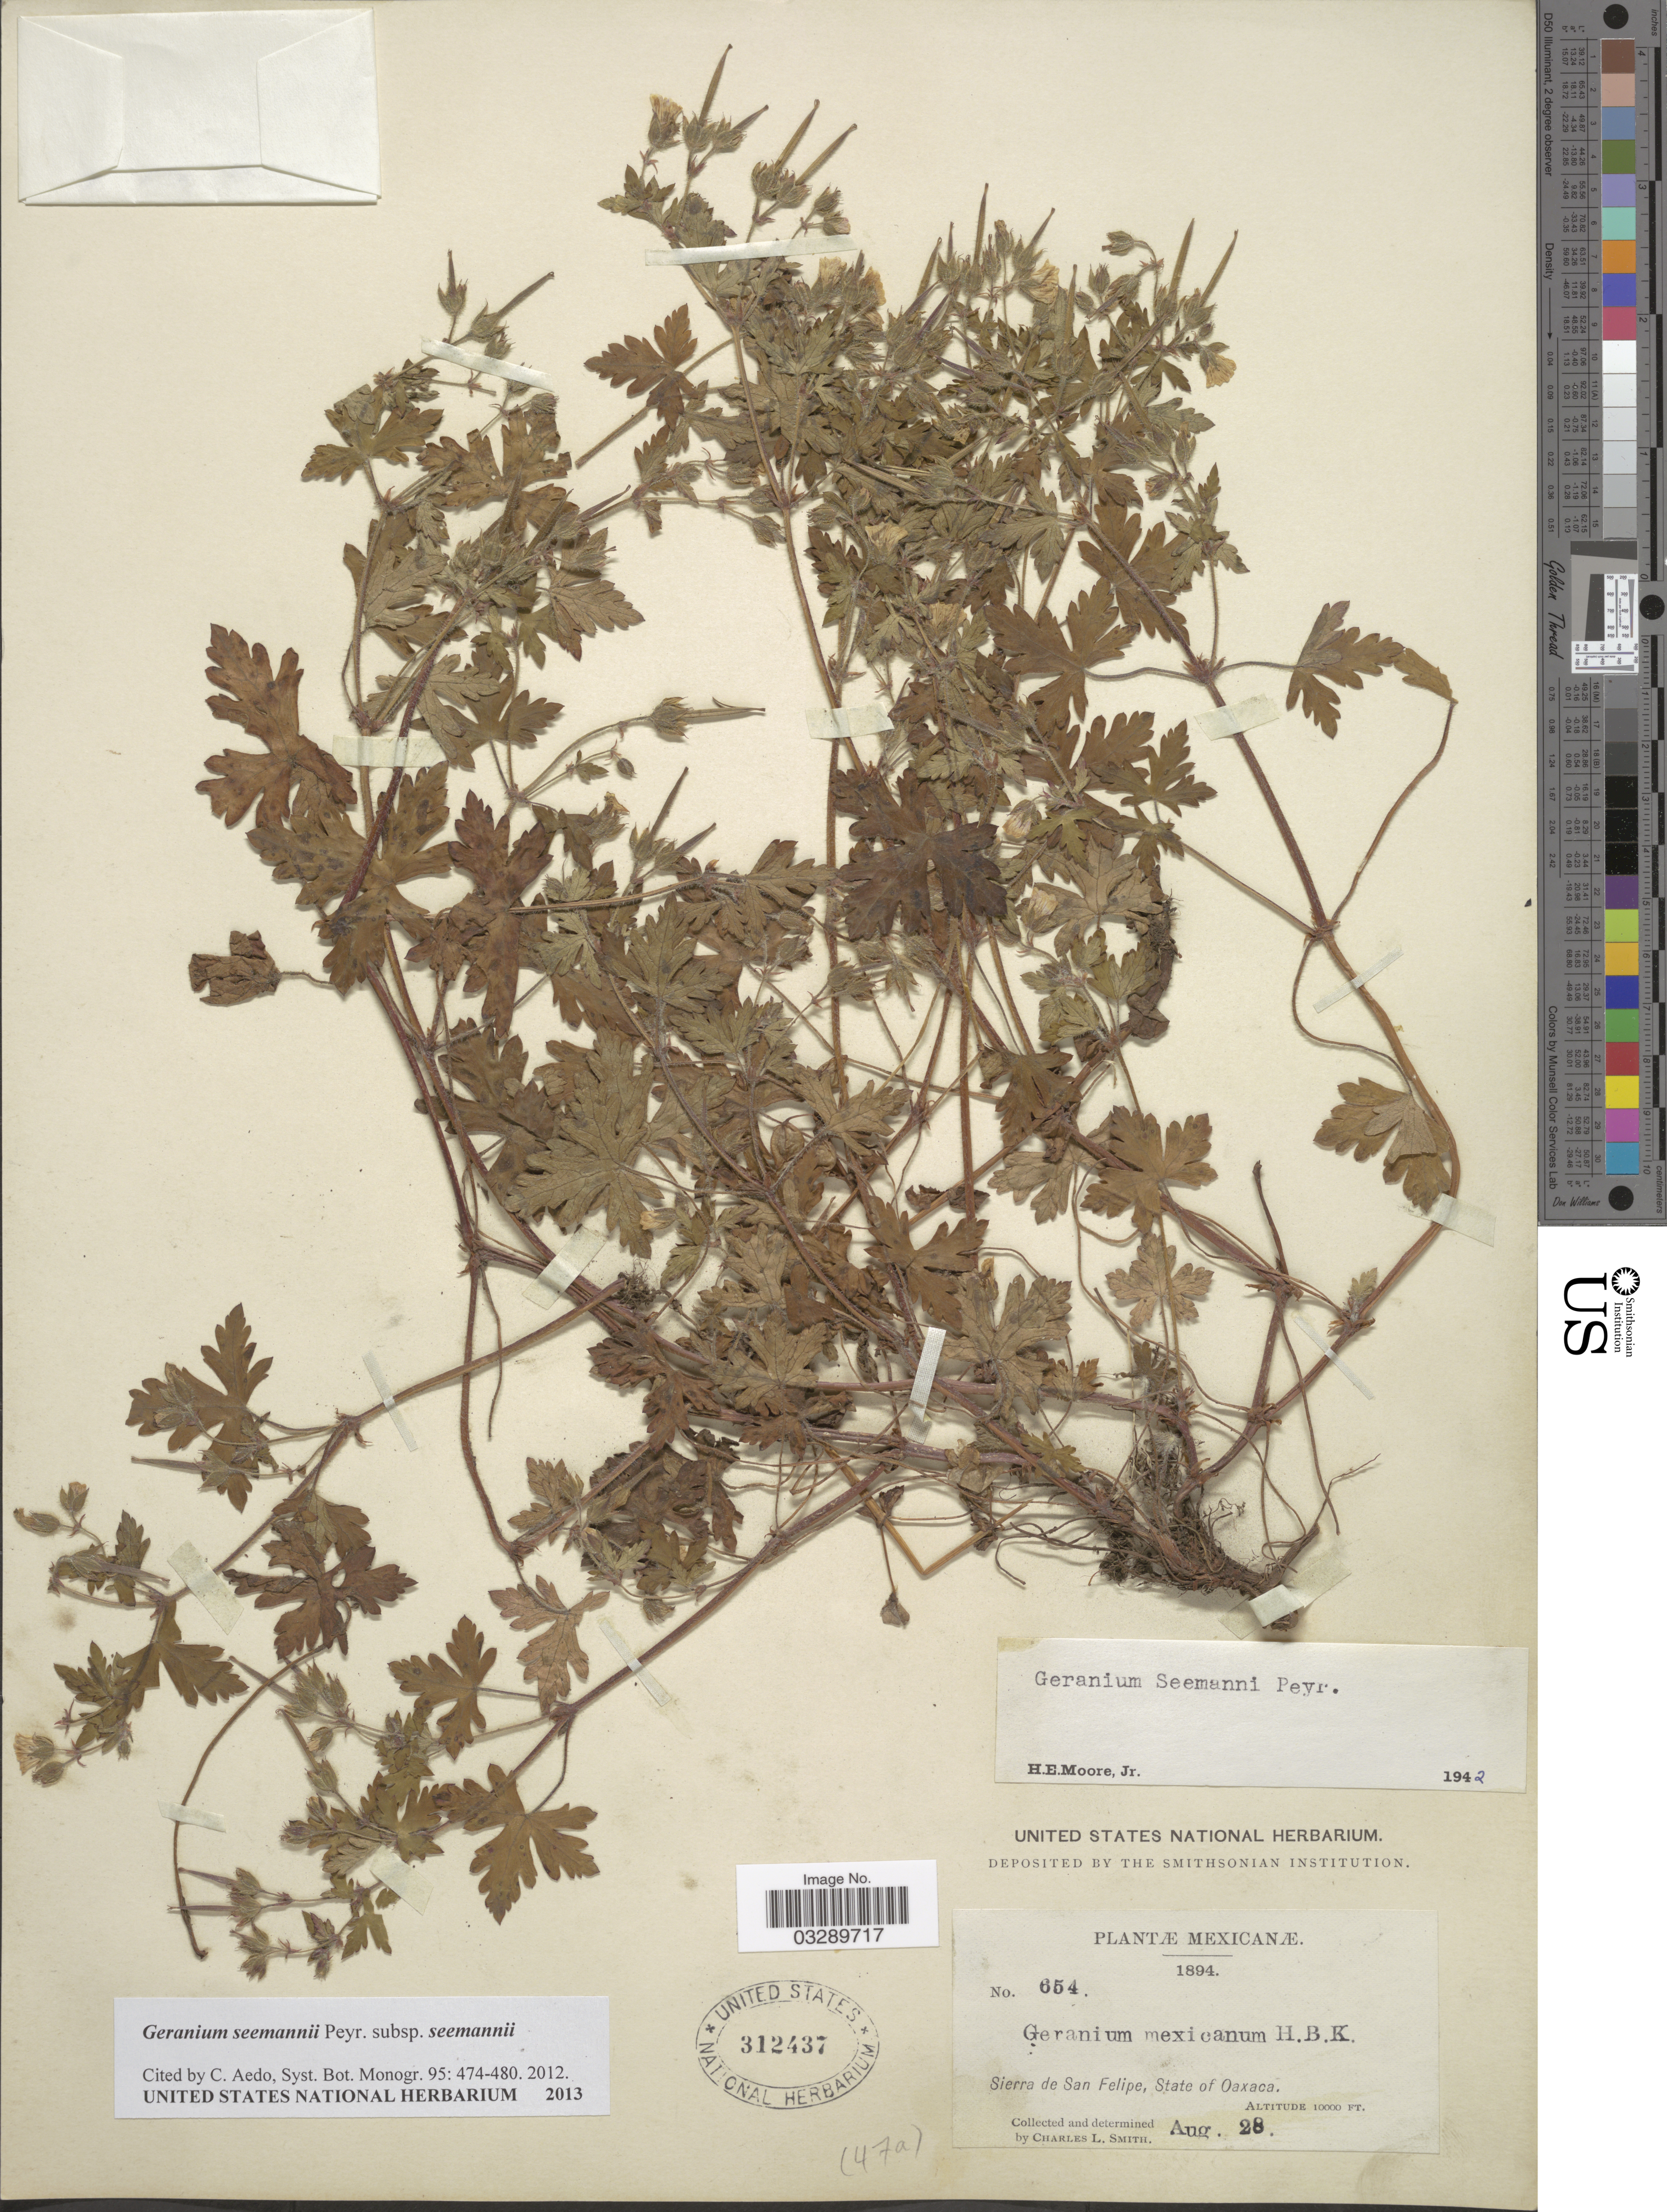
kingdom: Plantae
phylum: Tracheophyta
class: Magnoliopsida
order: Geraniales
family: Geraniaceae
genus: Geranium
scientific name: Geranium seemannii subsp. seemannii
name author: Peyr.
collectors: C. L. Smith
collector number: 654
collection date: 1894-08-28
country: Mexico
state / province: Oaxaca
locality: Sierra de San Felipe.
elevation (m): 3048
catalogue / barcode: US 312437